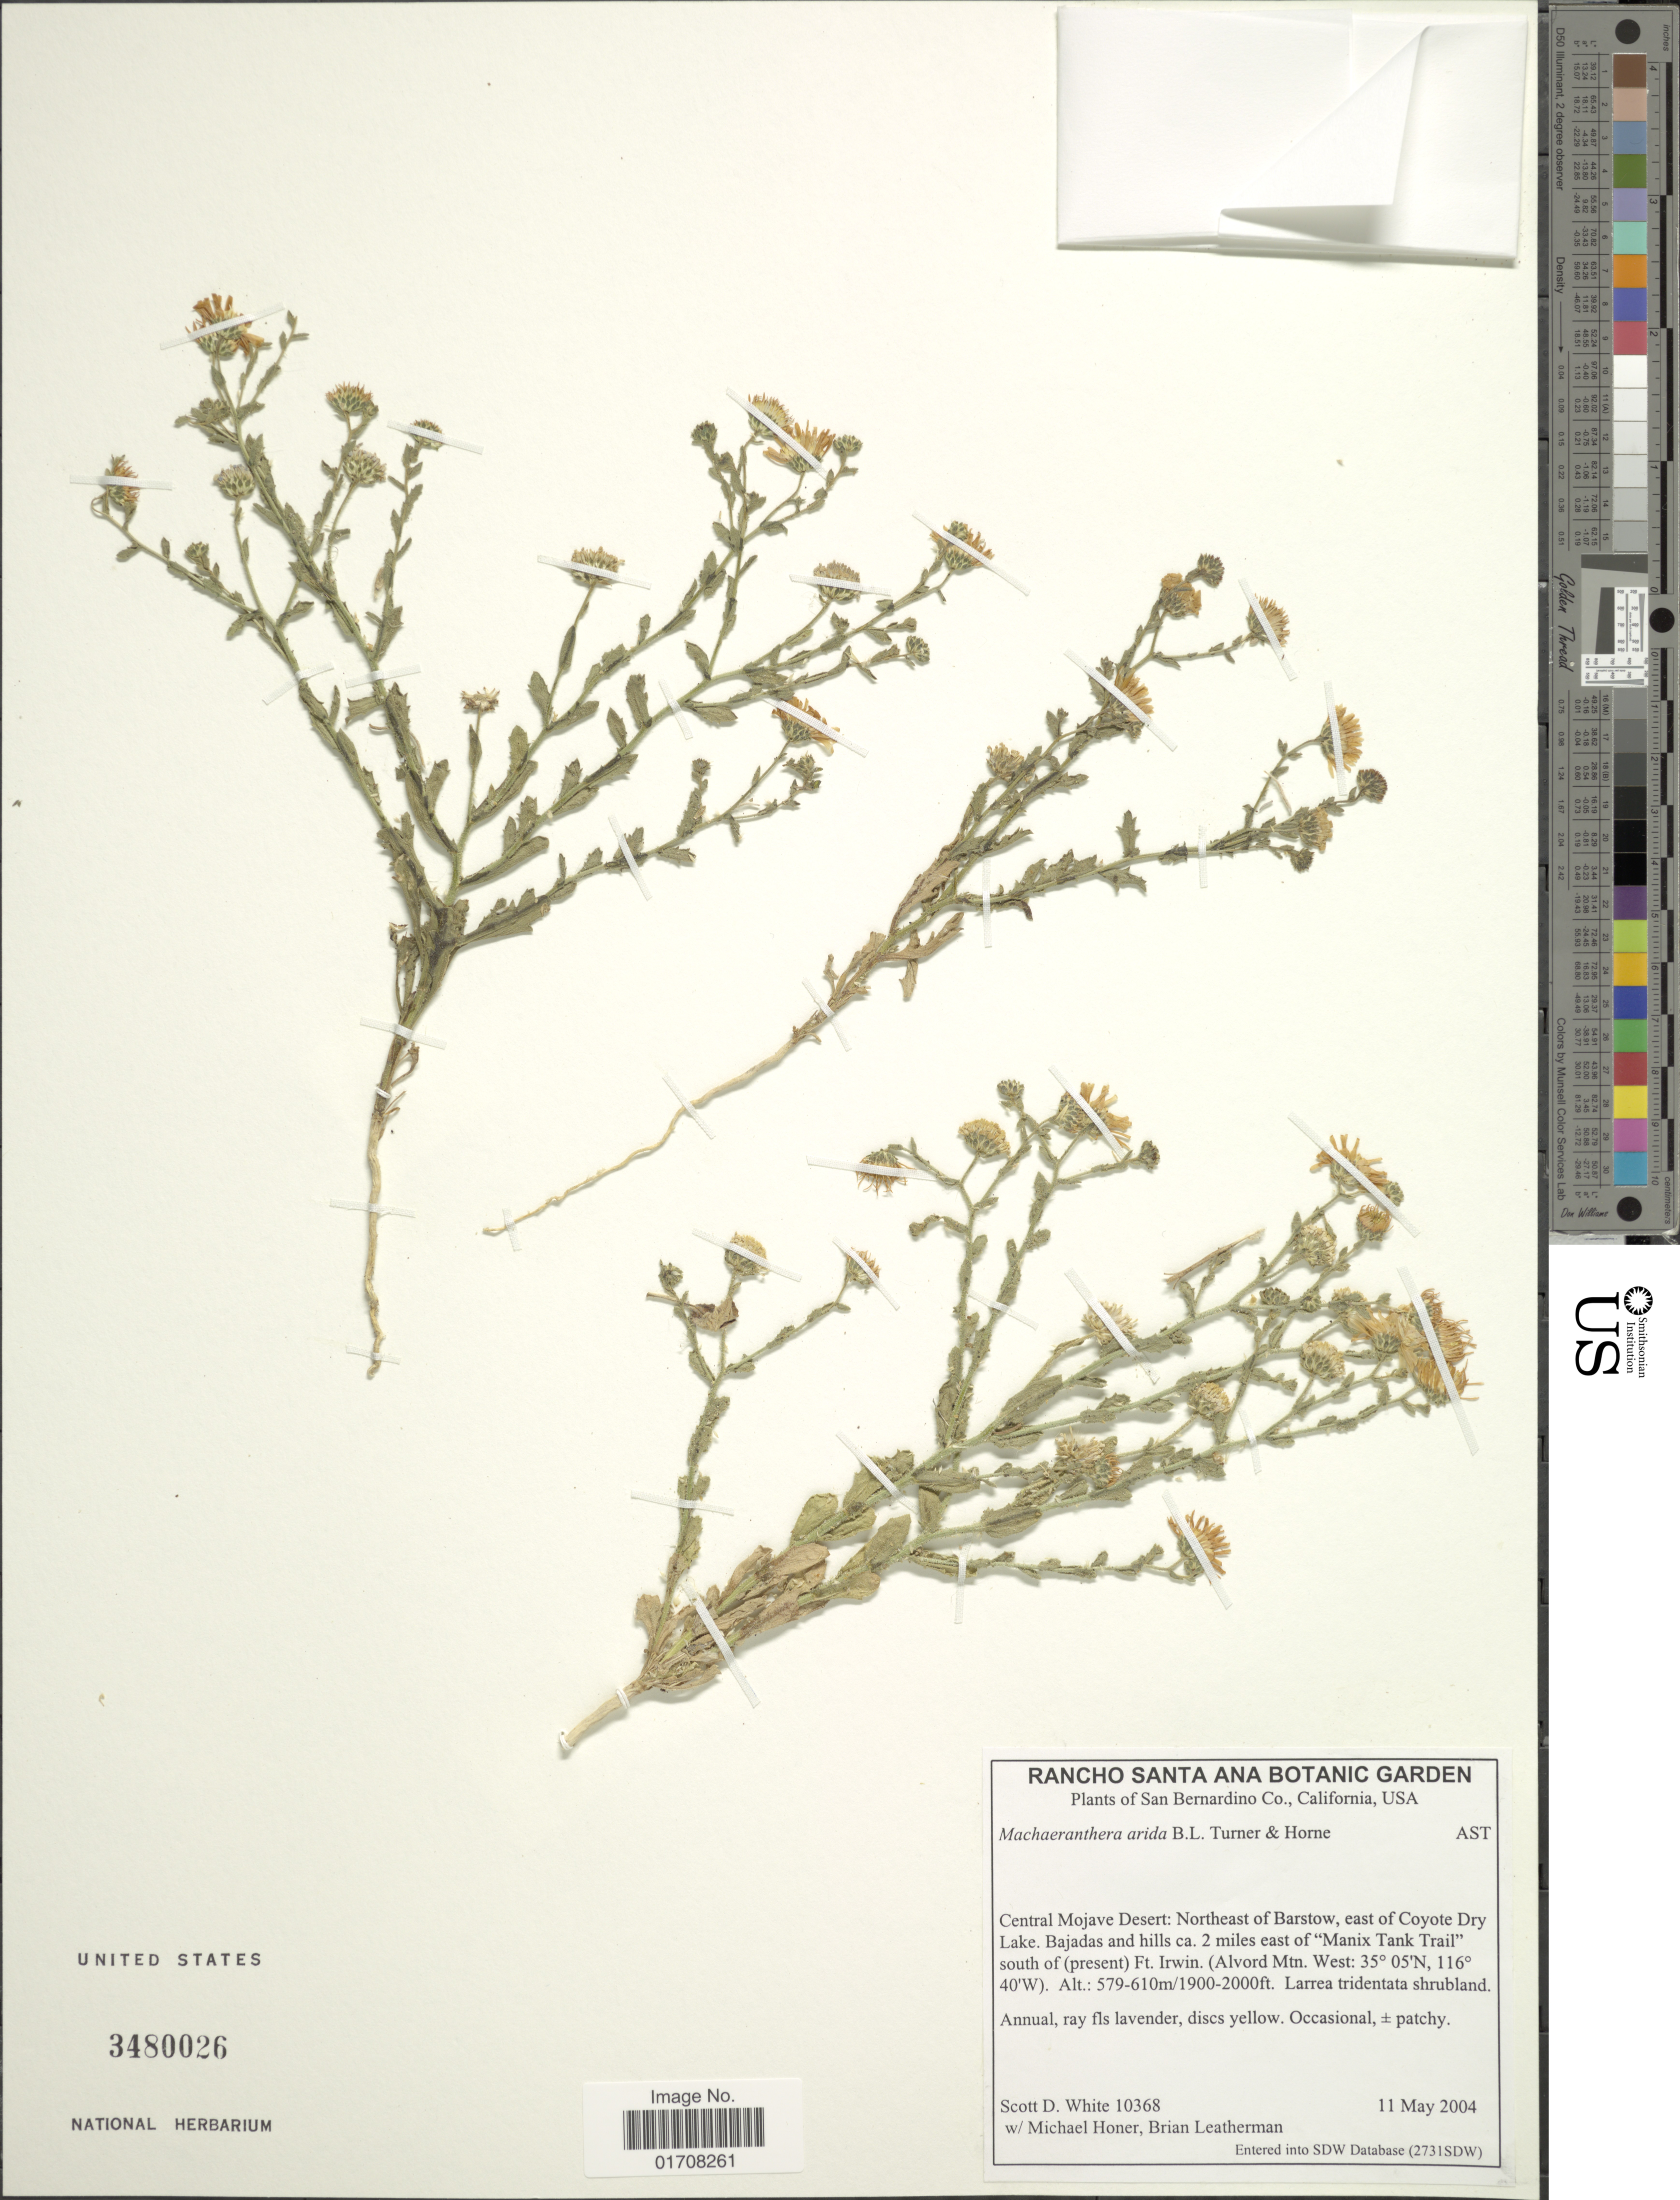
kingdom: Plantae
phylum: Tracheophyta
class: Magnoliopsida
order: Asterales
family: Asteraceae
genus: Machaeranthera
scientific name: Machaeranthera arida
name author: B.L. Turner & D.B. Horne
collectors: S. White, M. Höner & B. Leatherman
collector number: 10368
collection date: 2004-05-11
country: United States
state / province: California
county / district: San Bernardino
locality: San Bernardino Co., USA, Central Mojave Desert, Northeast of Barstow, east of Coyote Dry Lake, Bajadas and hills ca 2 miles east of Manix Tank Trail, south of (present) Ft. Irwin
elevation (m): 579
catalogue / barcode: US 3480026